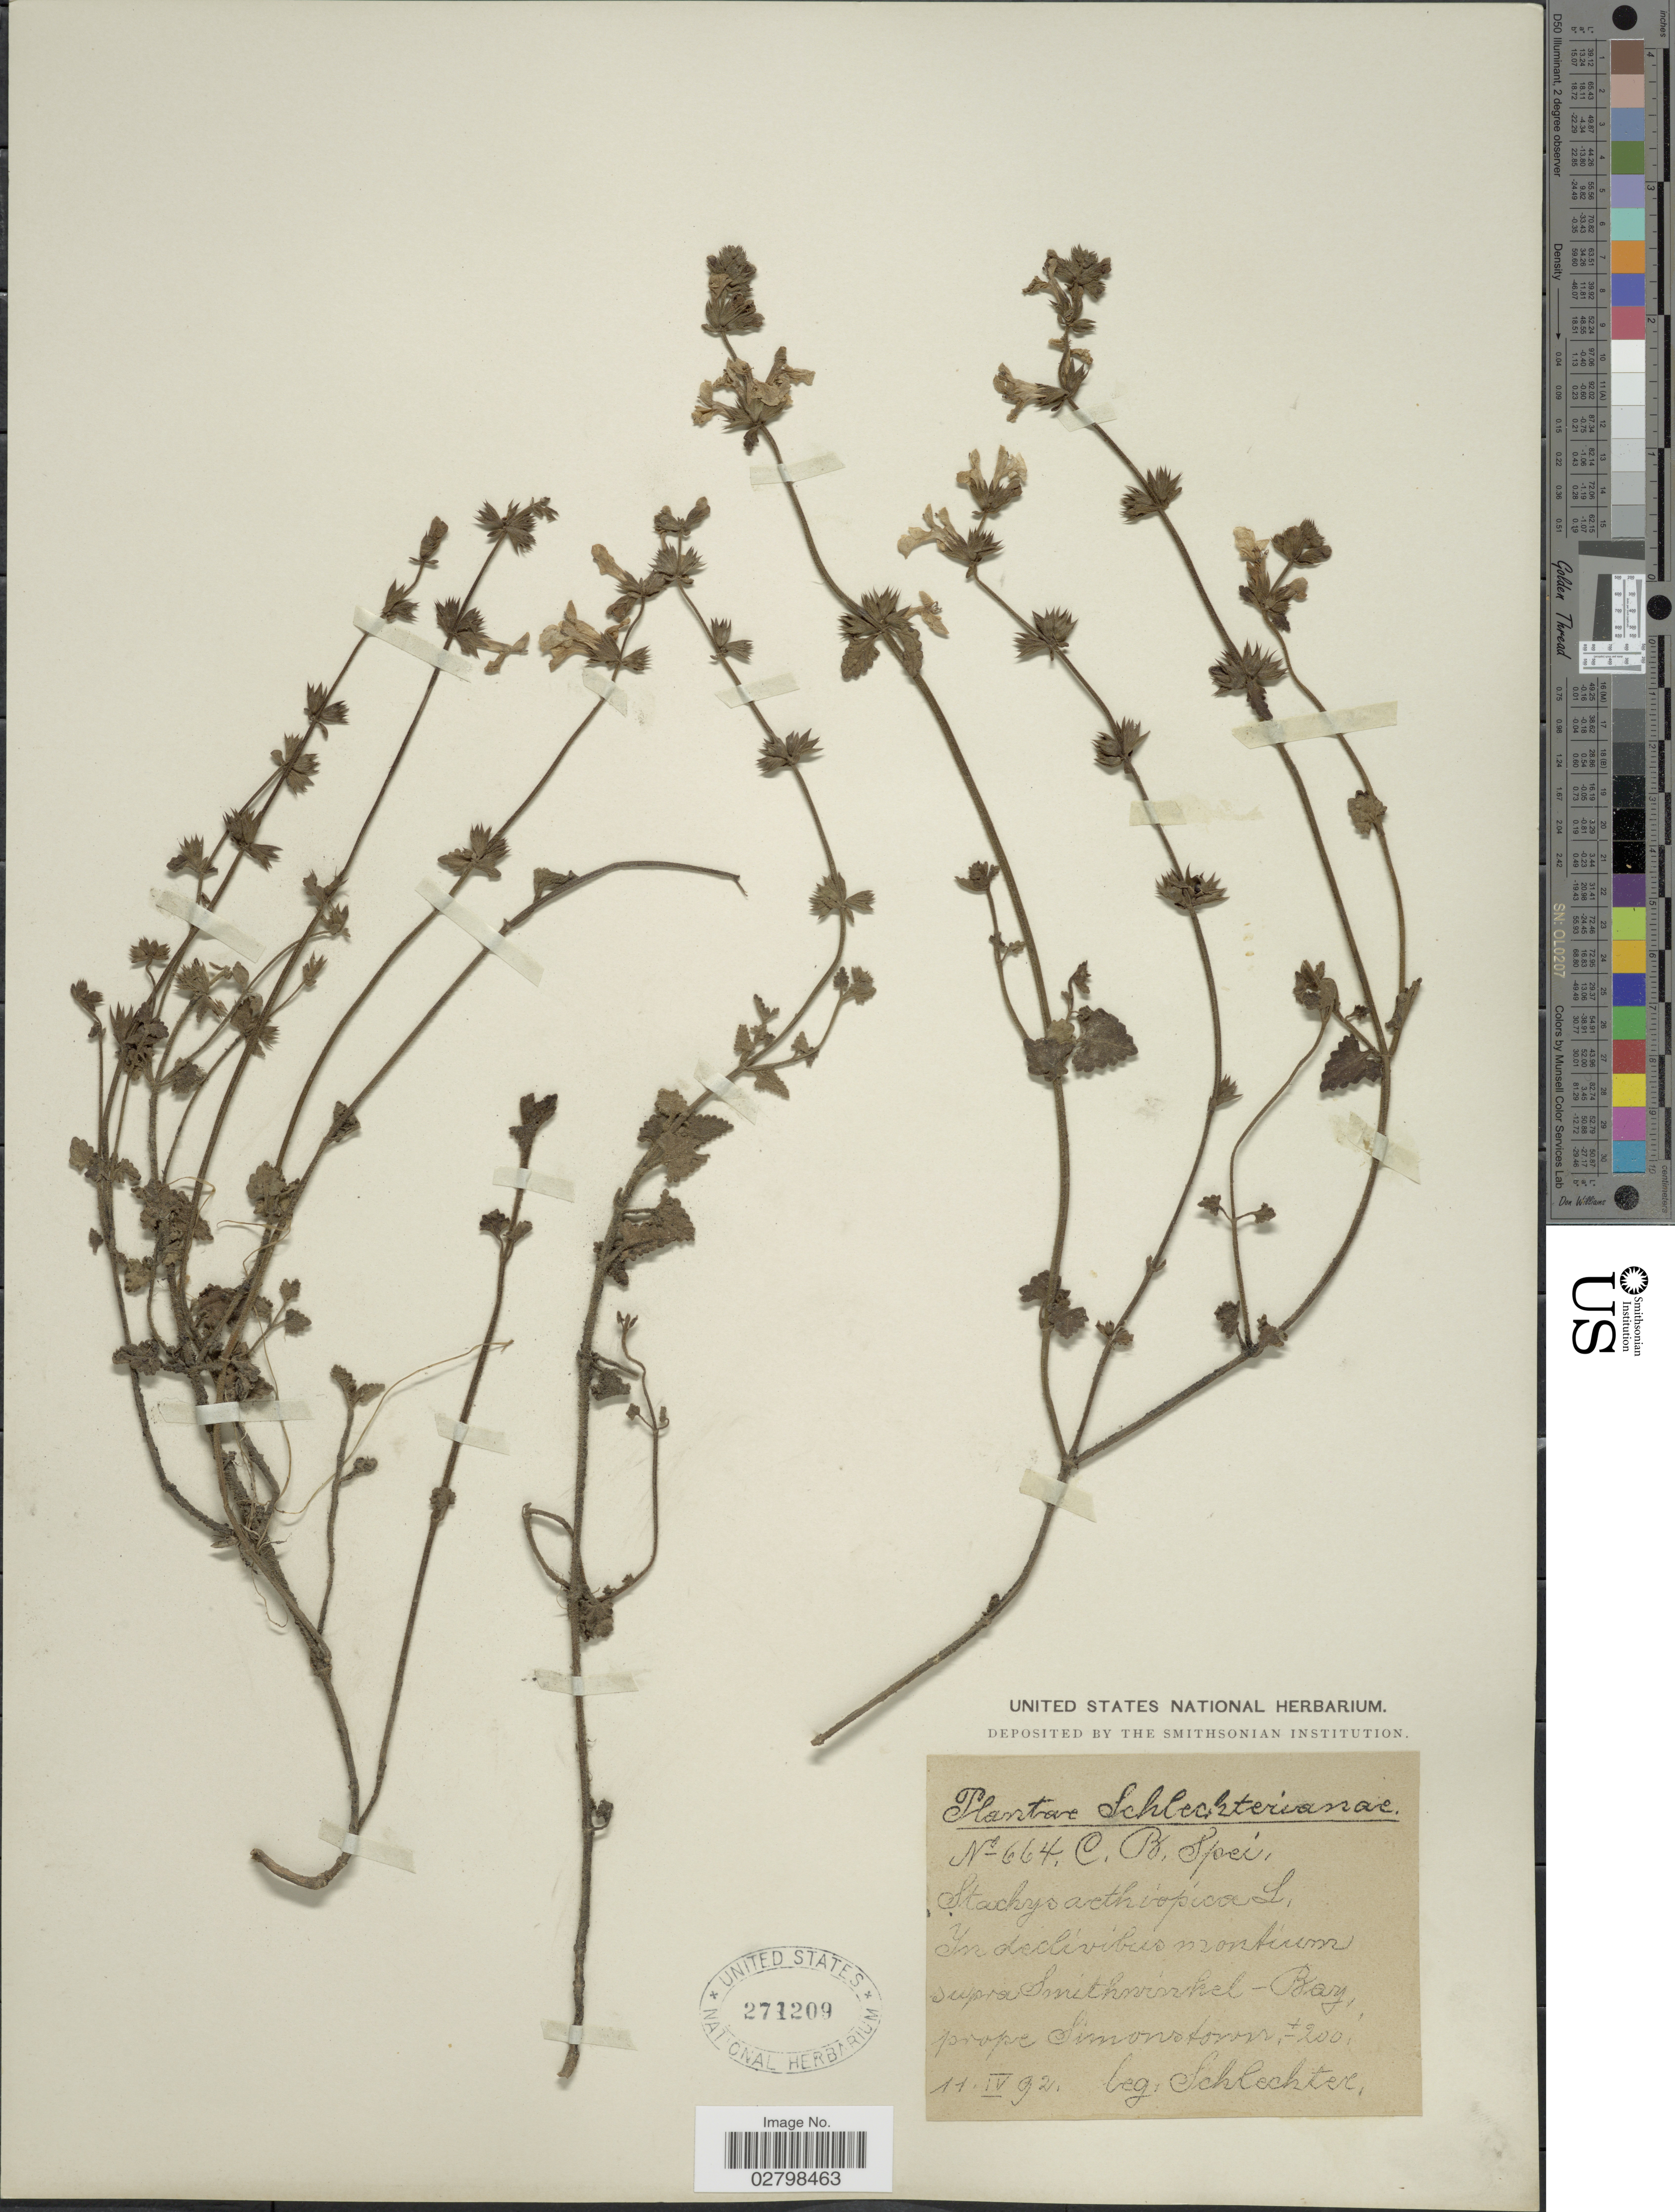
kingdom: Plantae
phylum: Tracheophyta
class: Magnoliopsida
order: Lamiales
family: Lamiaceae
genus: Stachys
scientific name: Stachys aethiopica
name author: L.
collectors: Schlechter, --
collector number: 664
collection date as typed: Transcribed d/m/y: 11/4/92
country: South Africa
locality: C.B. Spei. In declivibus montium supra Smithwinkel-Bay, prope Simonstown.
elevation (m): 61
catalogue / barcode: US 271209